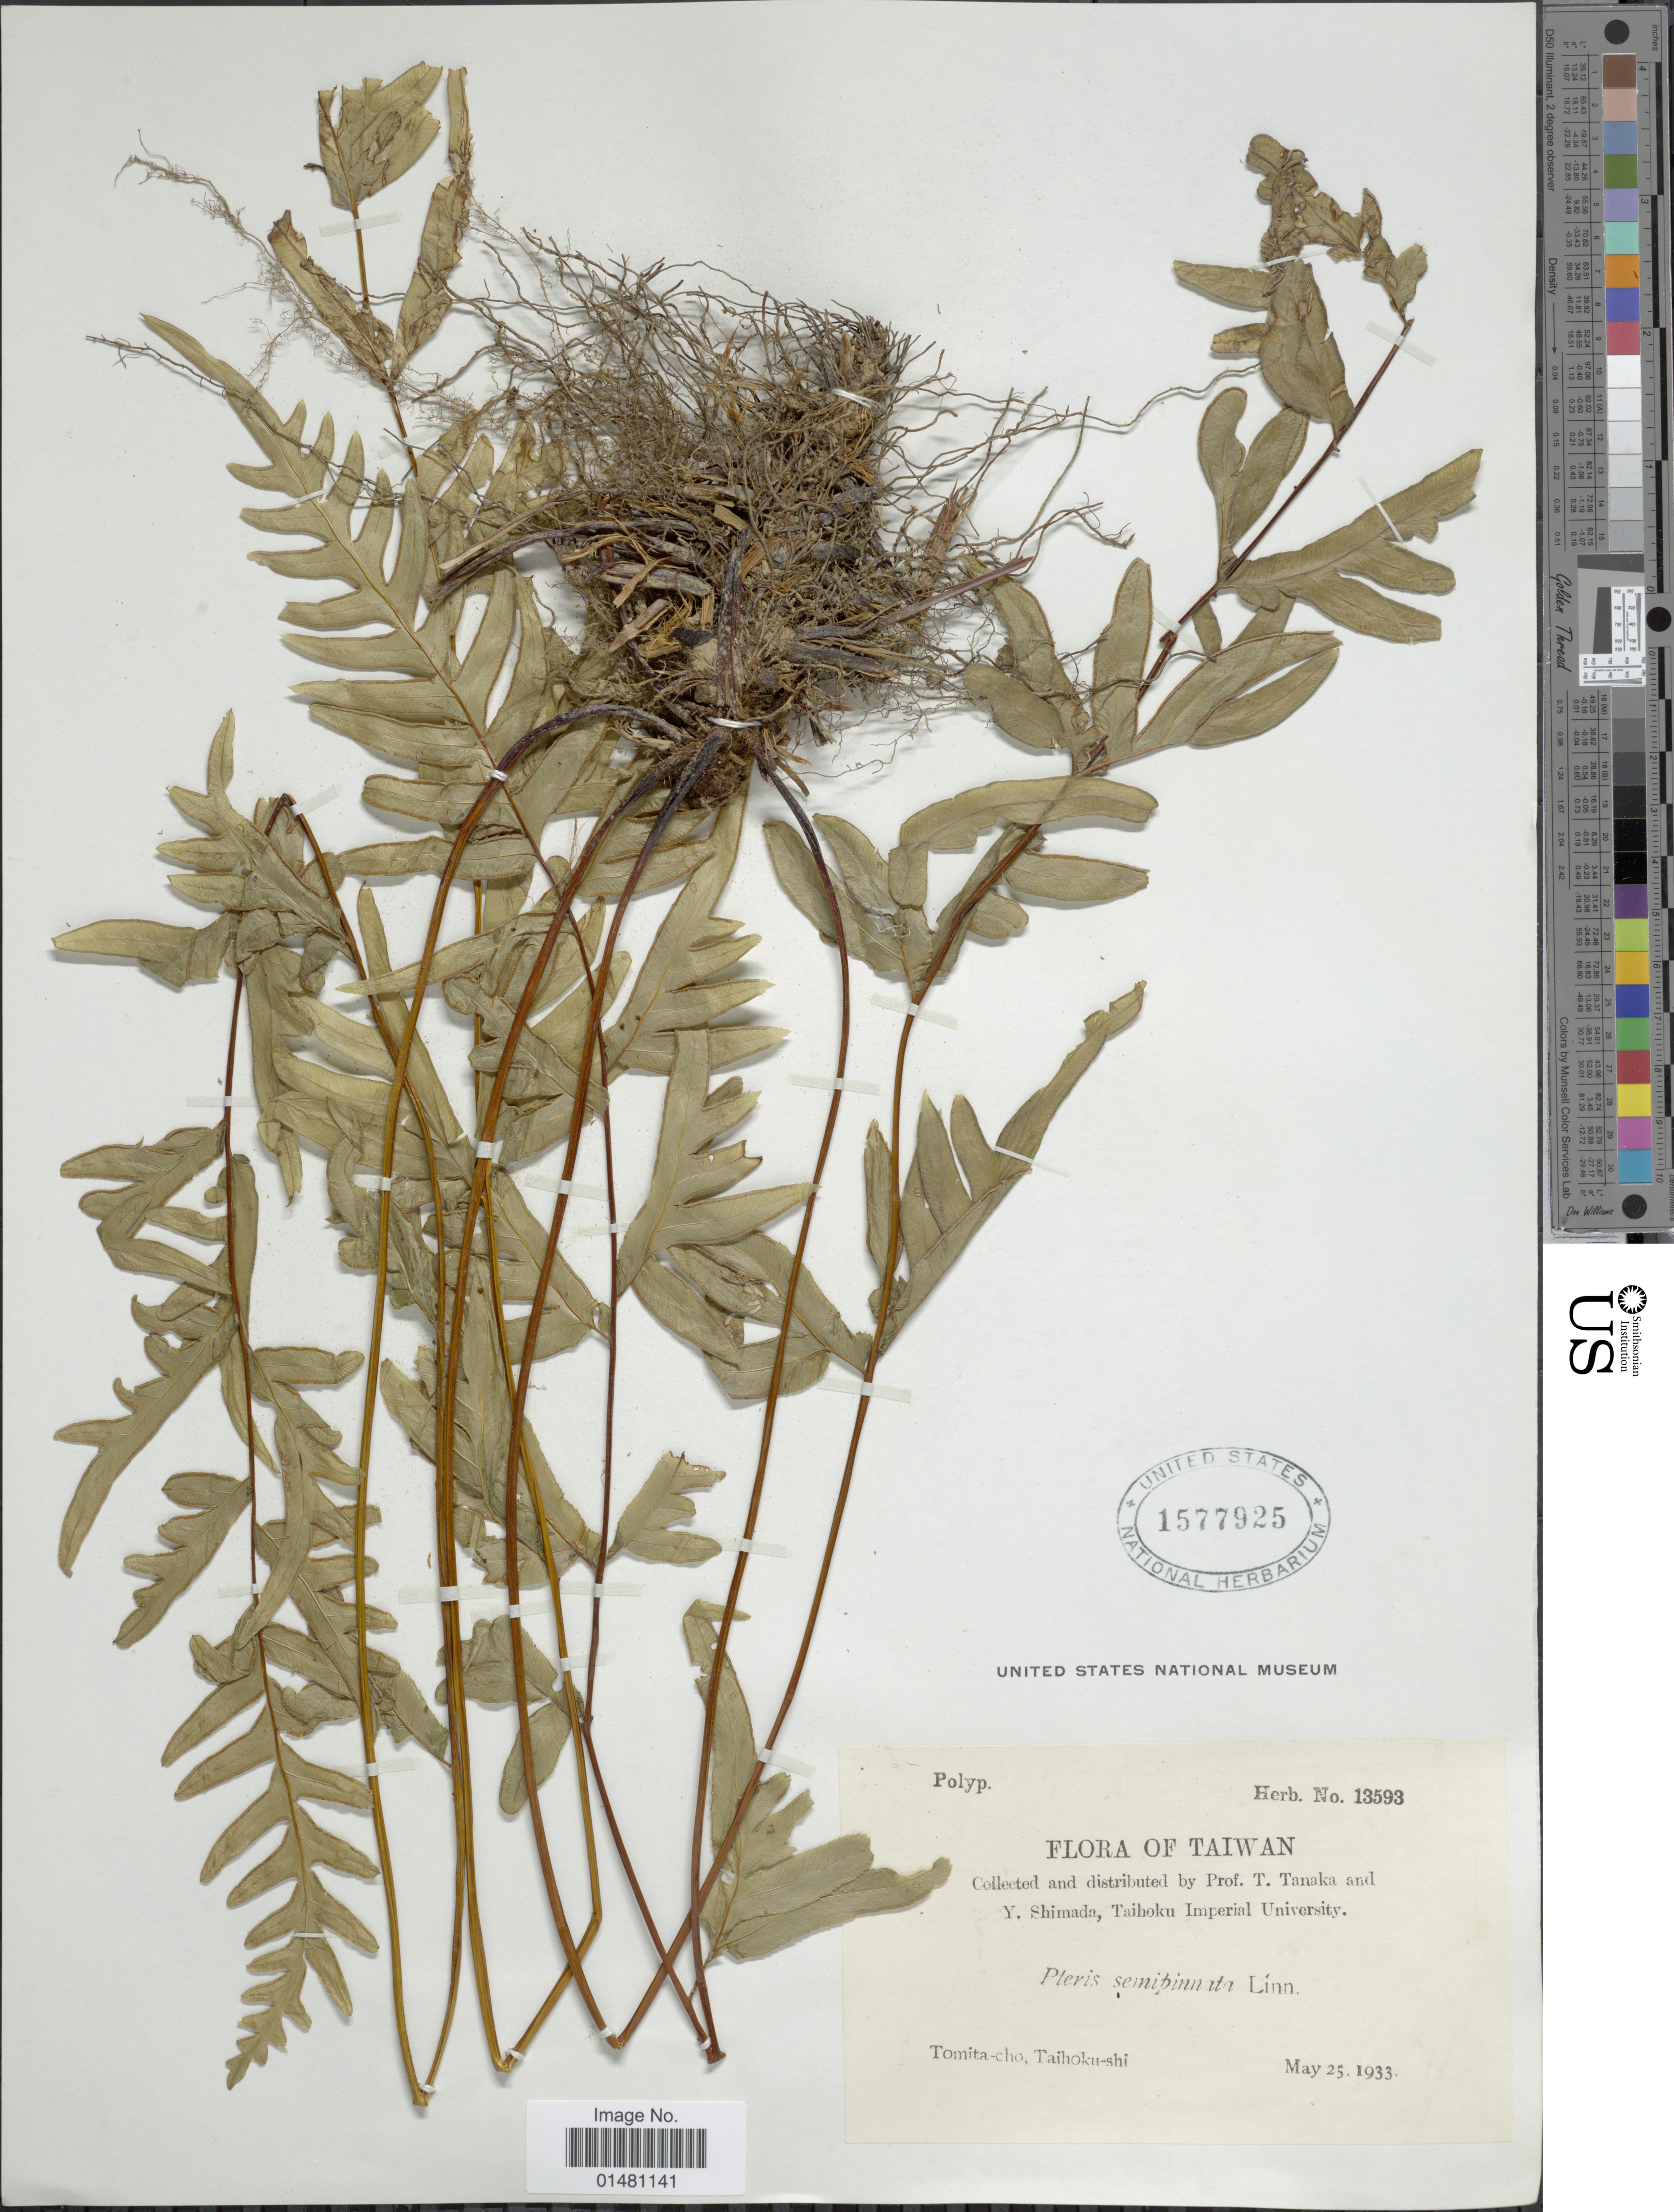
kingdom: Plantae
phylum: Tracheophyta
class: Polypodiopsida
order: Polypodiales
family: Pteridaceae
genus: Pteris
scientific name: Pteris semipinnata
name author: L.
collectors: T. Tanaka & Y. Shimada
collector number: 13593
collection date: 1933-05-25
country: Taiwan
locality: Tomita-cho, Taihoku-shi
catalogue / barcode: US 1577925